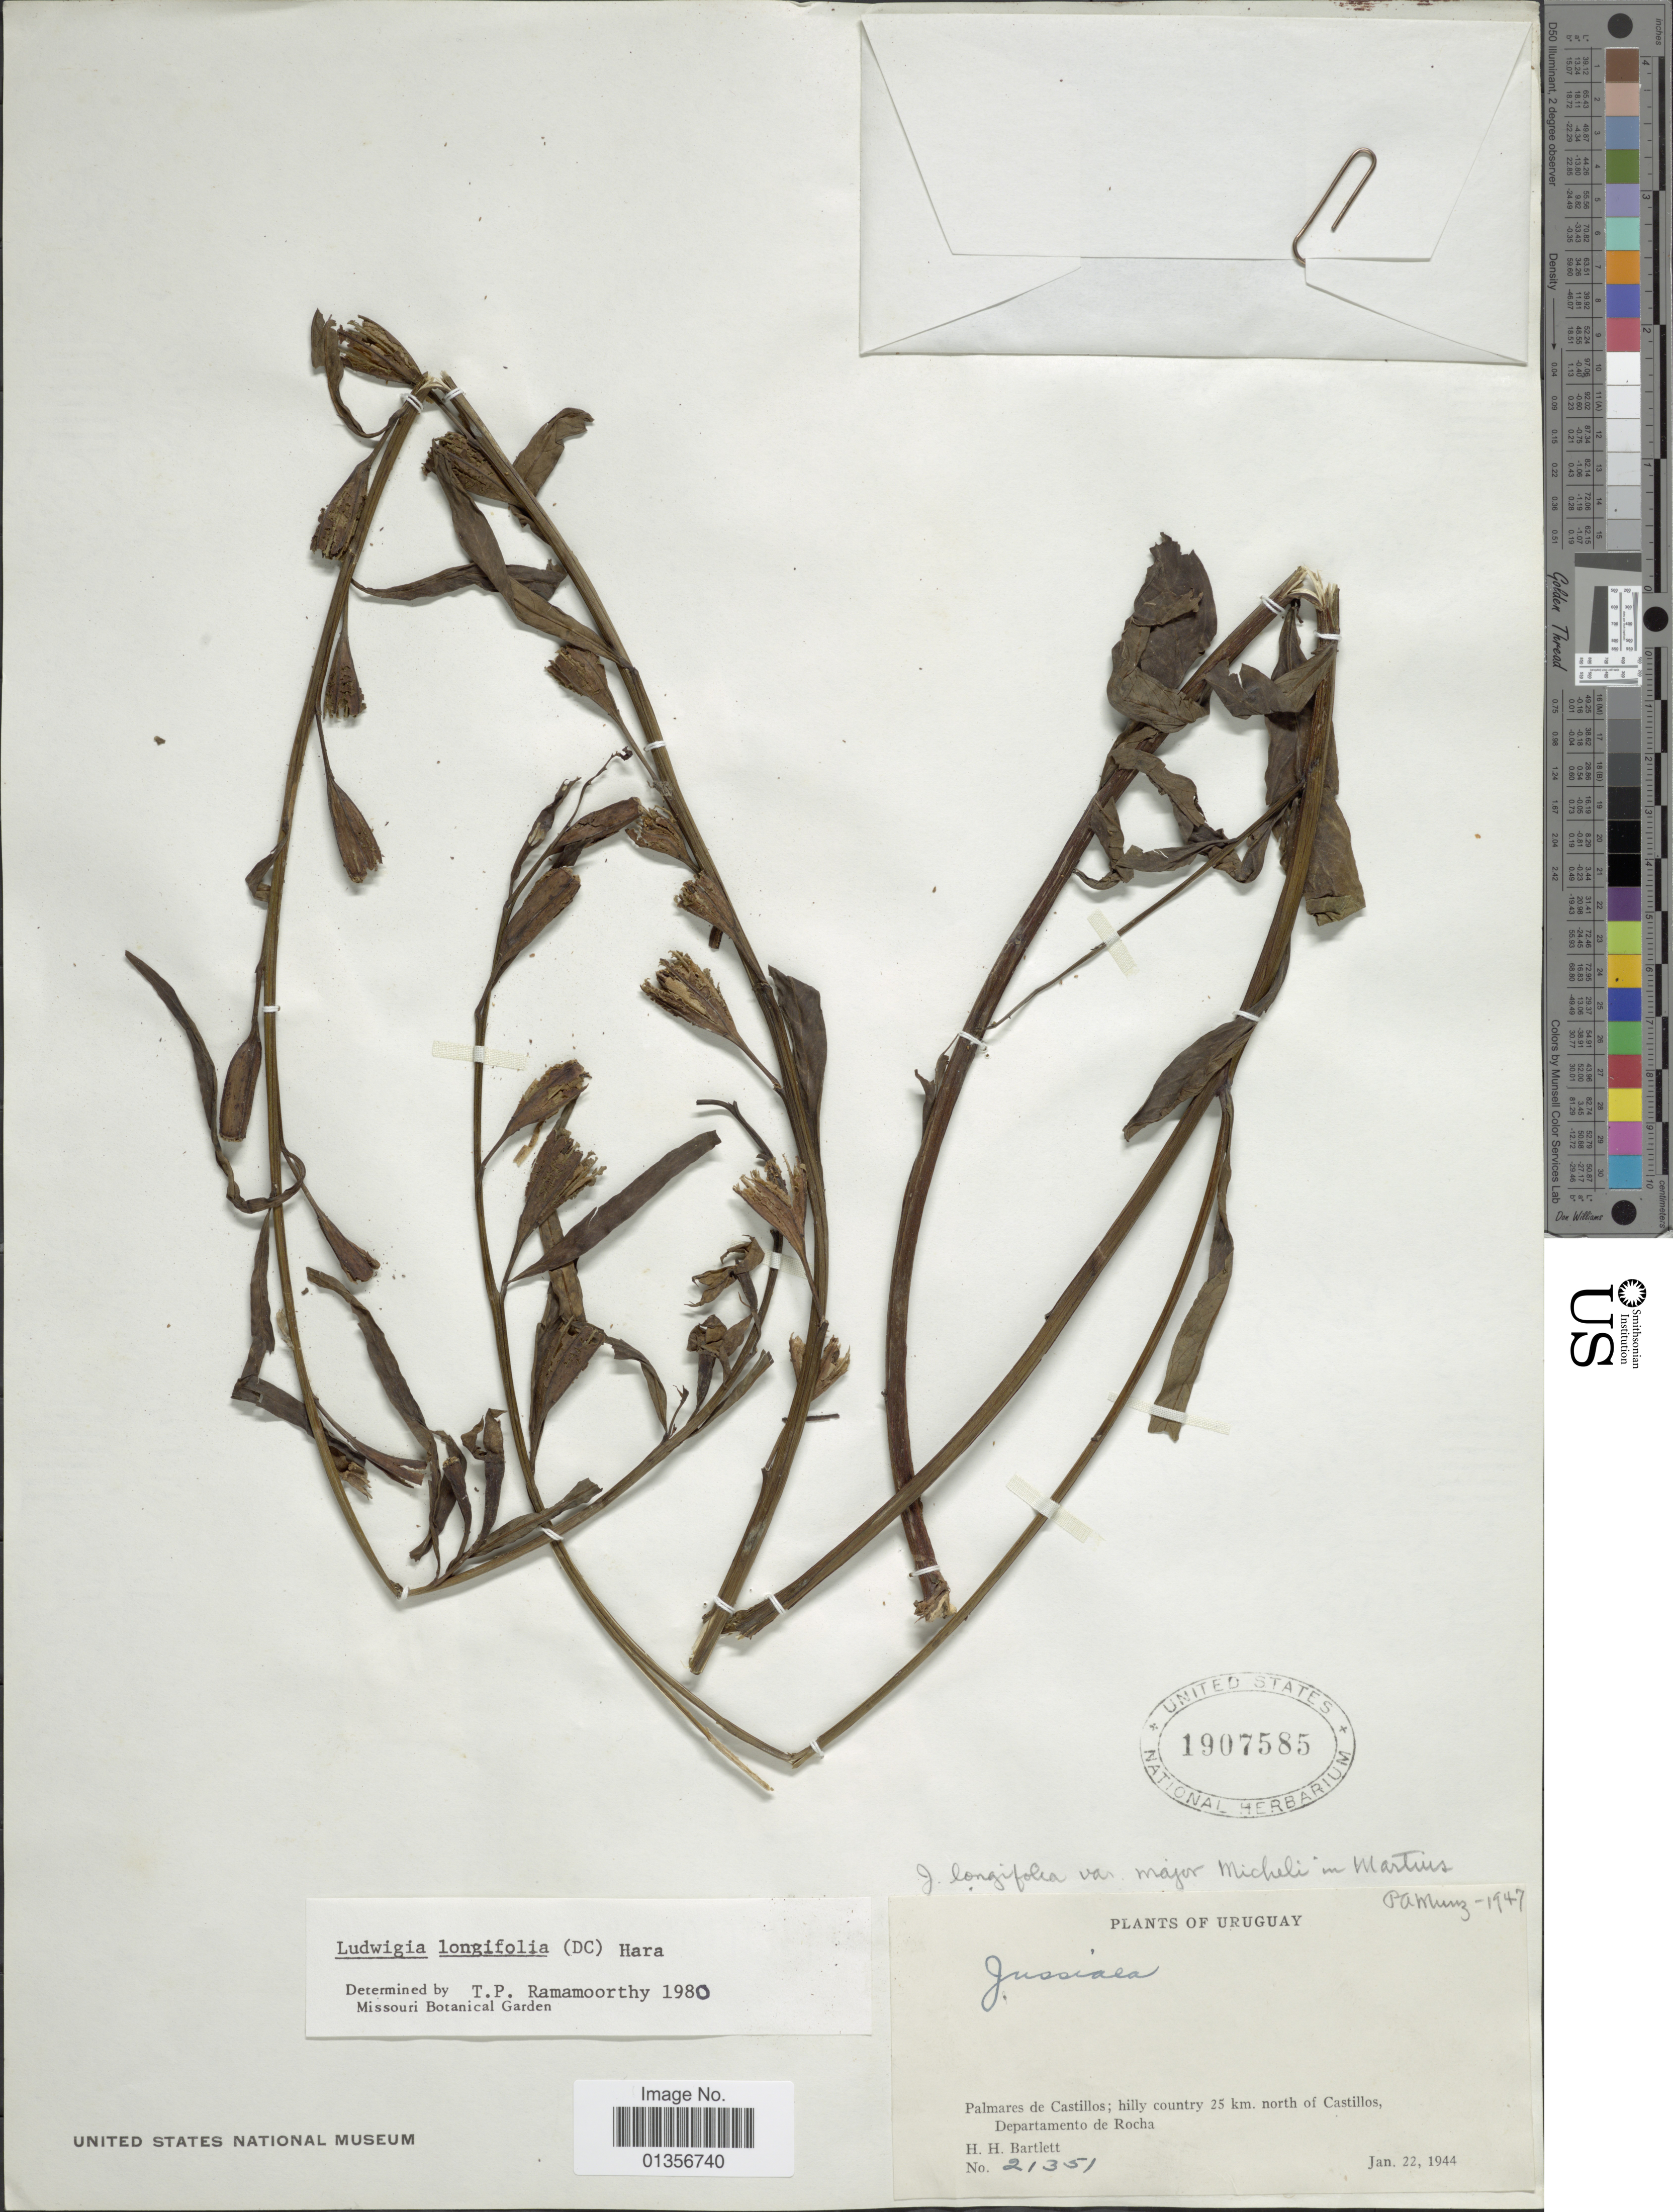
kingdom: Plantae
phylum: Tracheophyta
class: Magnoliopsida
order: Myrtales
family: Onagraceae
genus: Ludwigia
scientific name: Ludwigia longifolia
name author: (DC.) H. Hara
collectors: H. H. Bartlett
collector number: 21351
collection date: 1944-01-22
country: Uruguay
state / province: Rocha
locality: Palmares de Castillos; hilly country 25 km. north of Castillos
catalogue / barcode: US 1907585